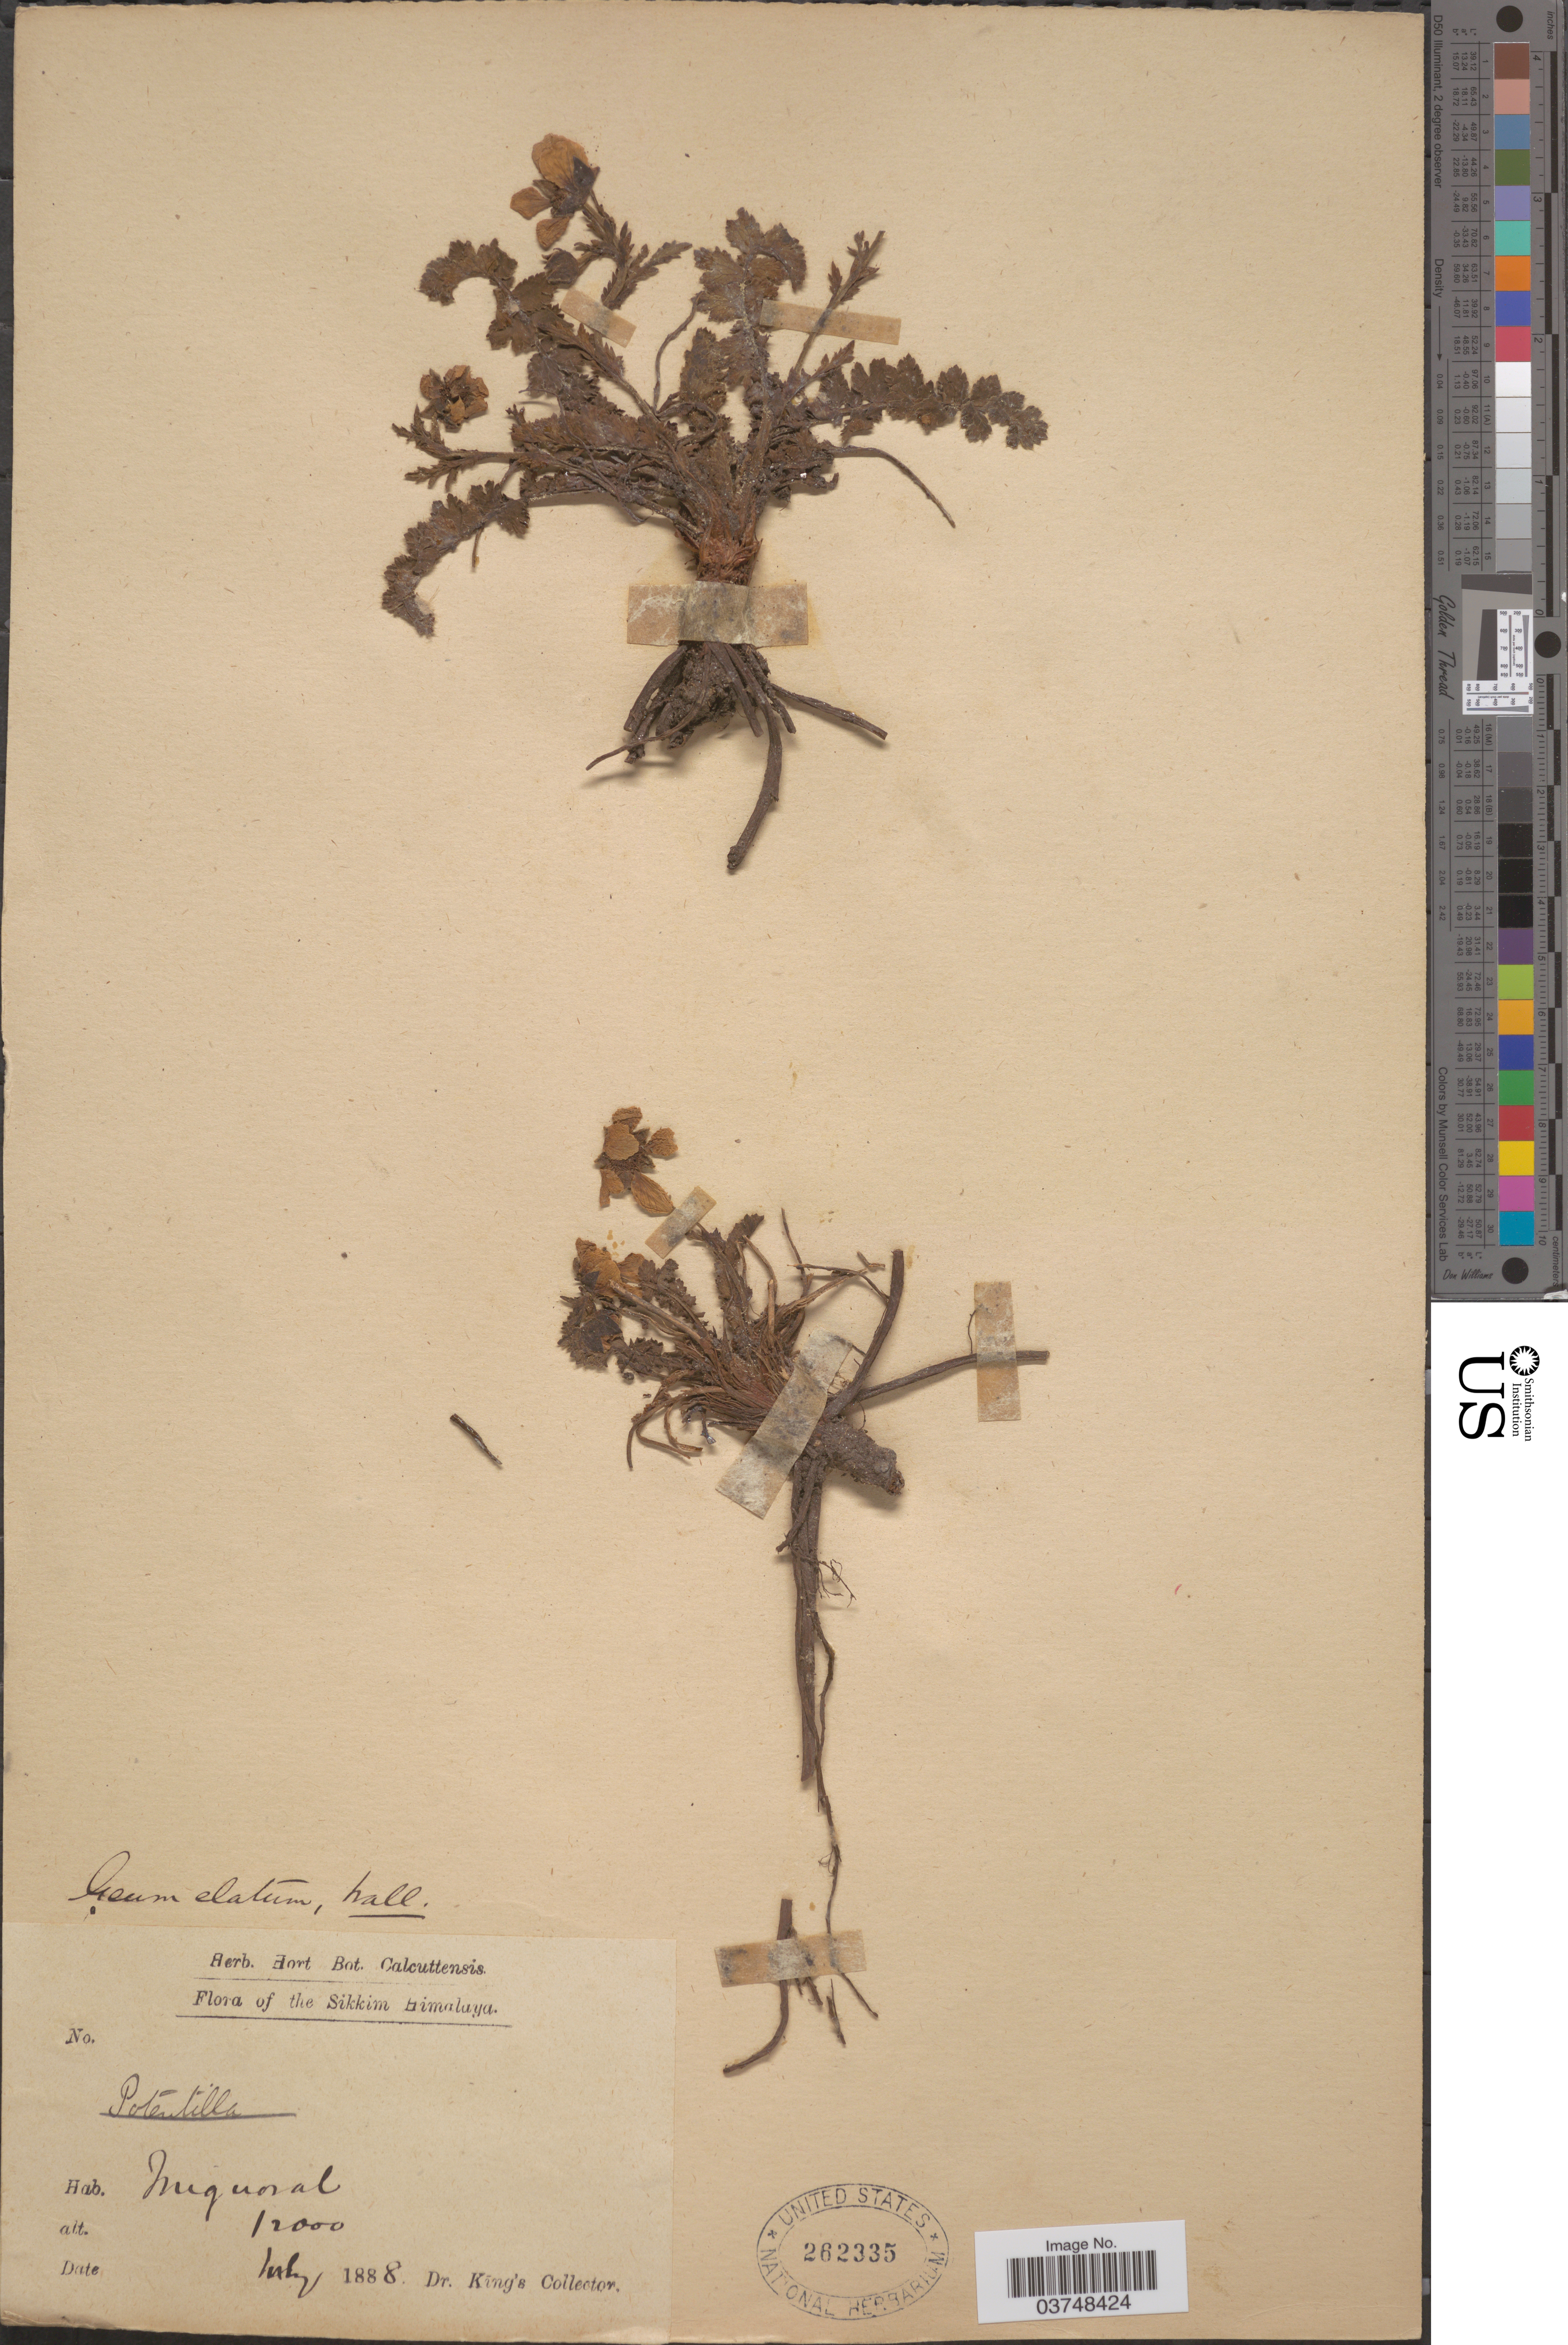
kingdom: Plantae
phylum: Tracheophyta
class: Magnoliopsida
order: Rosales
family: Rosaceae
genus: Geum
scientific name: Geum elatum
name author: Wall. ex G. Don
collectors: Dr. King's collector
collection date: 1888-07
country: India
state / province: Sikkim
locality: The Sikkim Himalaya. Miguoral.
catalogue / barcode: US 262335